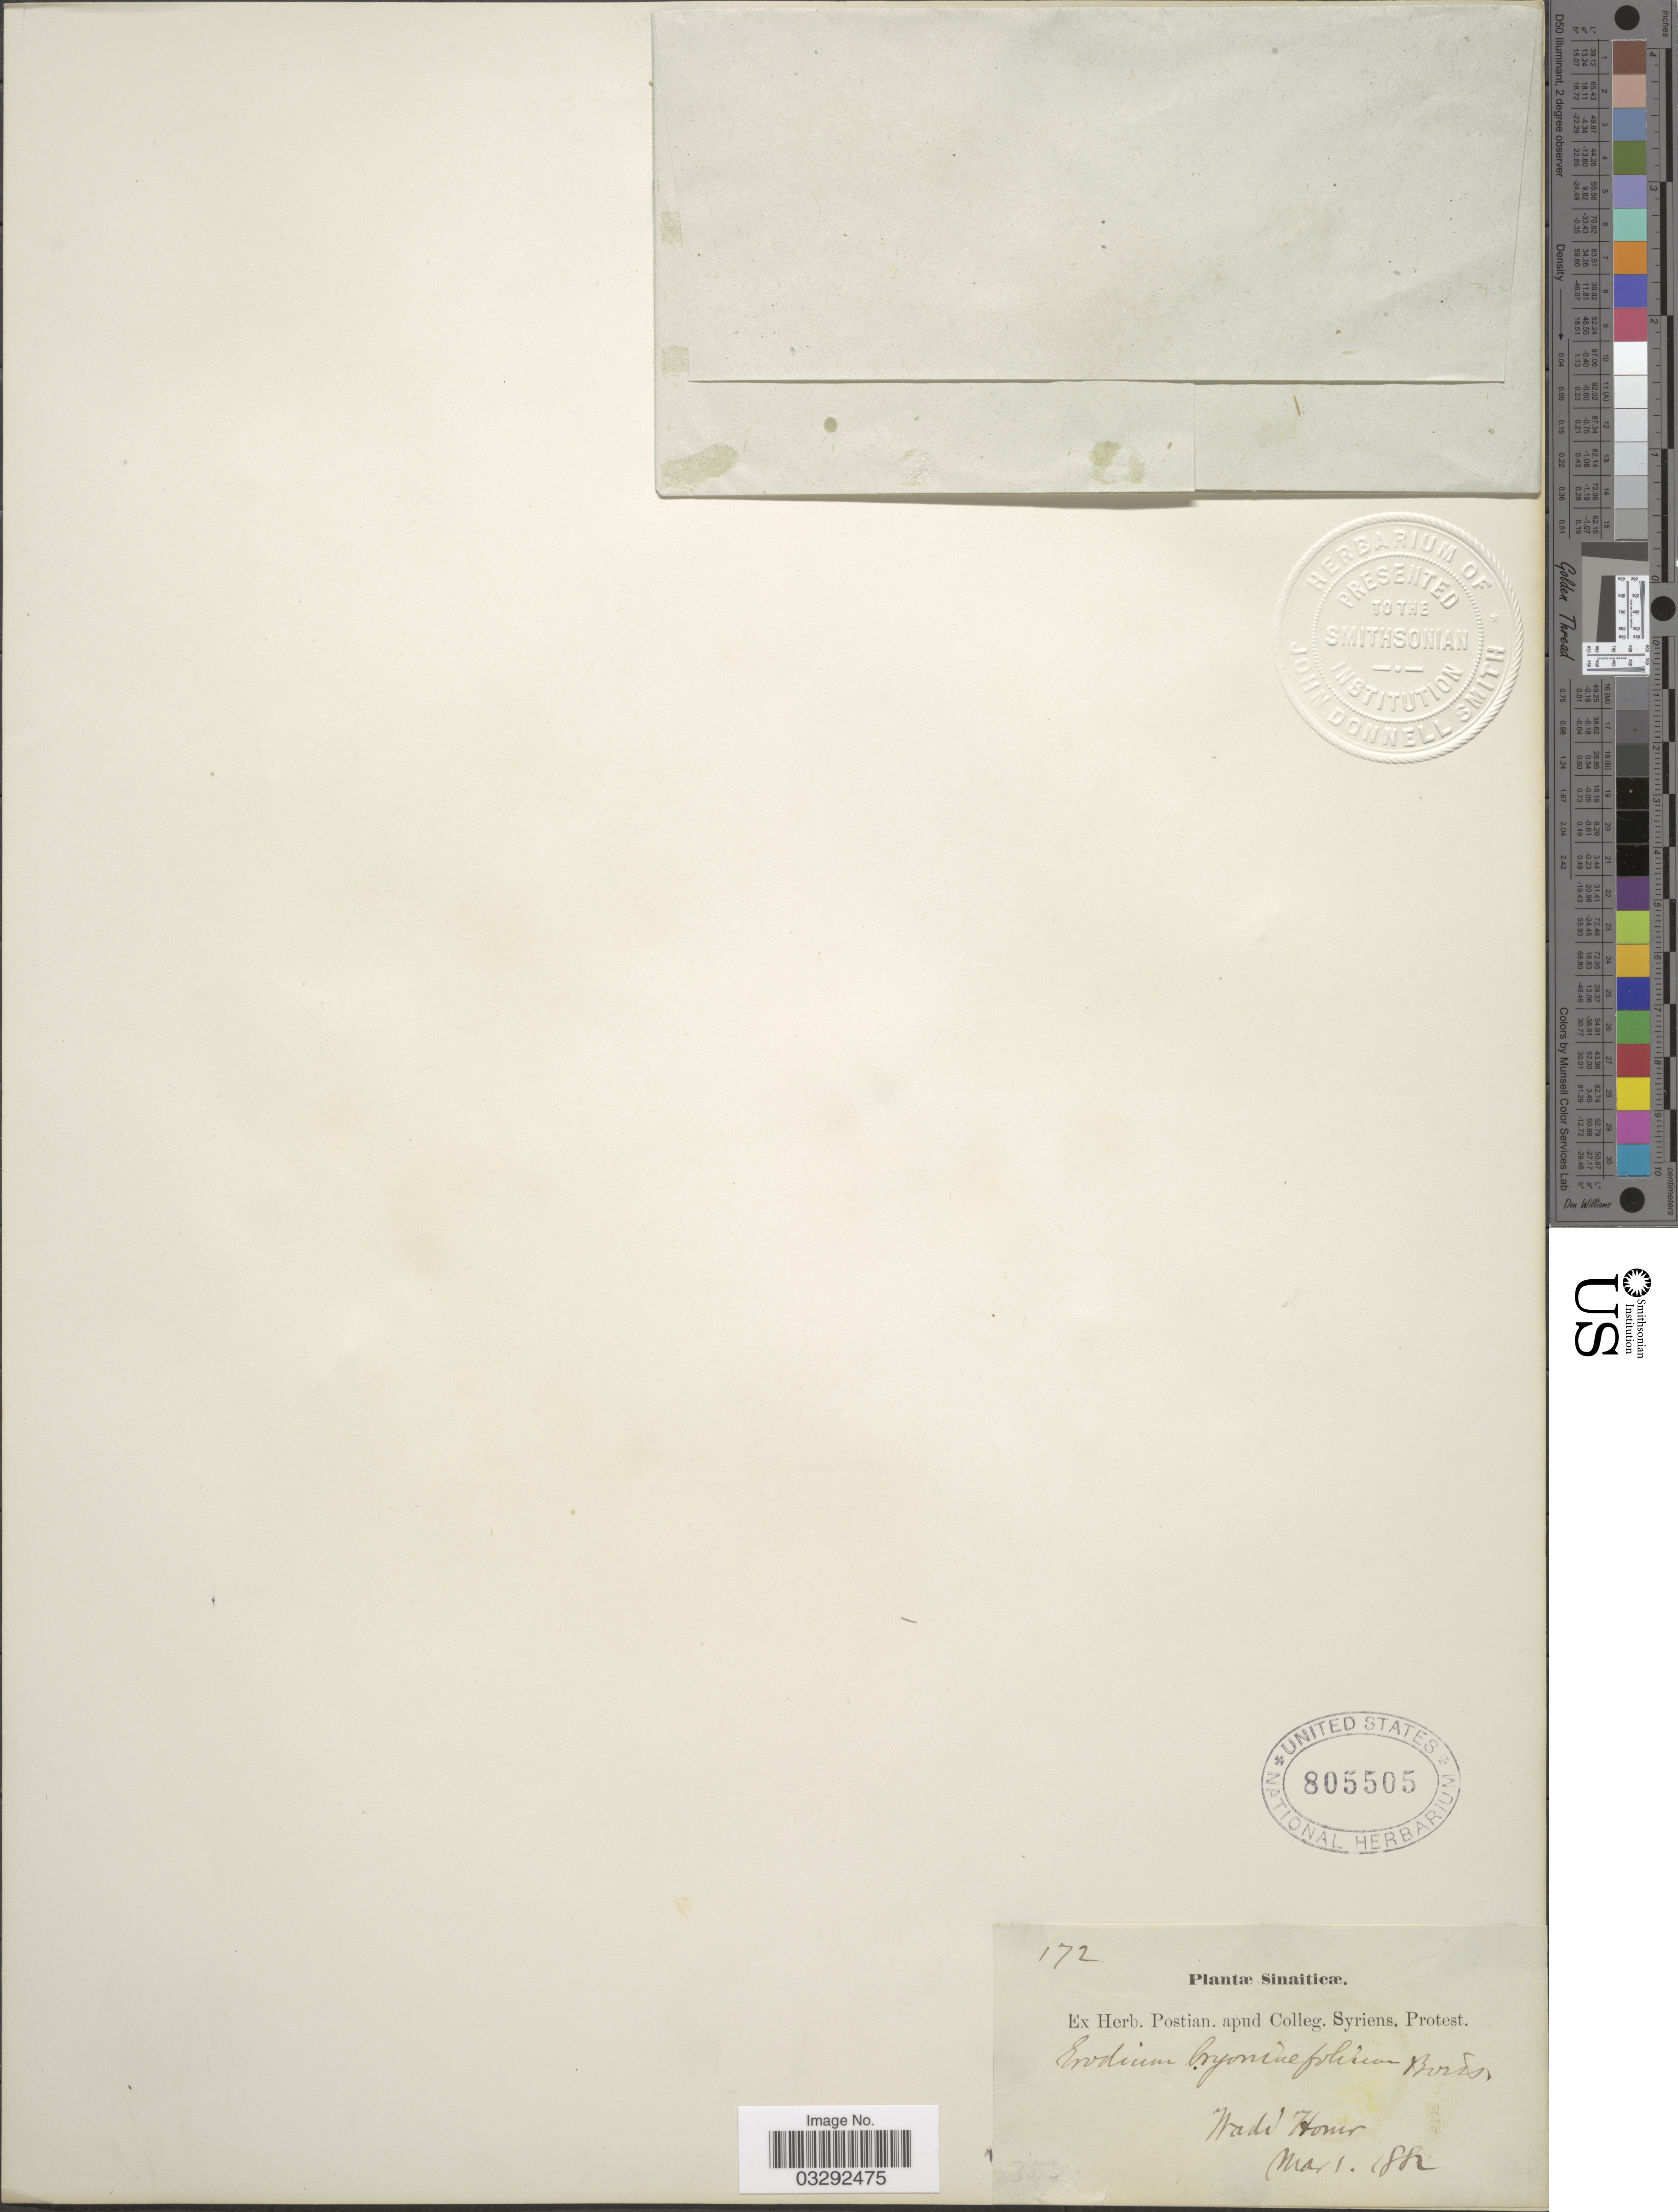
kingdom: Plantae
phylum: Tracheophyta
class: Magnoliopsida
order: Geraniales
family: Geraniaceae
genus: Erodium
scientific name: Erodium bryoniifolium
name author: Boiss.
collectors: ex herb. Postian. apud Colleg. Syriens. Protest. USE "Fannie P. A. Shepard" (10308853) AS PRIMARY COLLECTOR INSTEAD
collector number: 172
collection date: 1882-03-01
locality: Sinaiticæ. Wadi Homr. [interpreted]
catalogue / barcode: US 805505